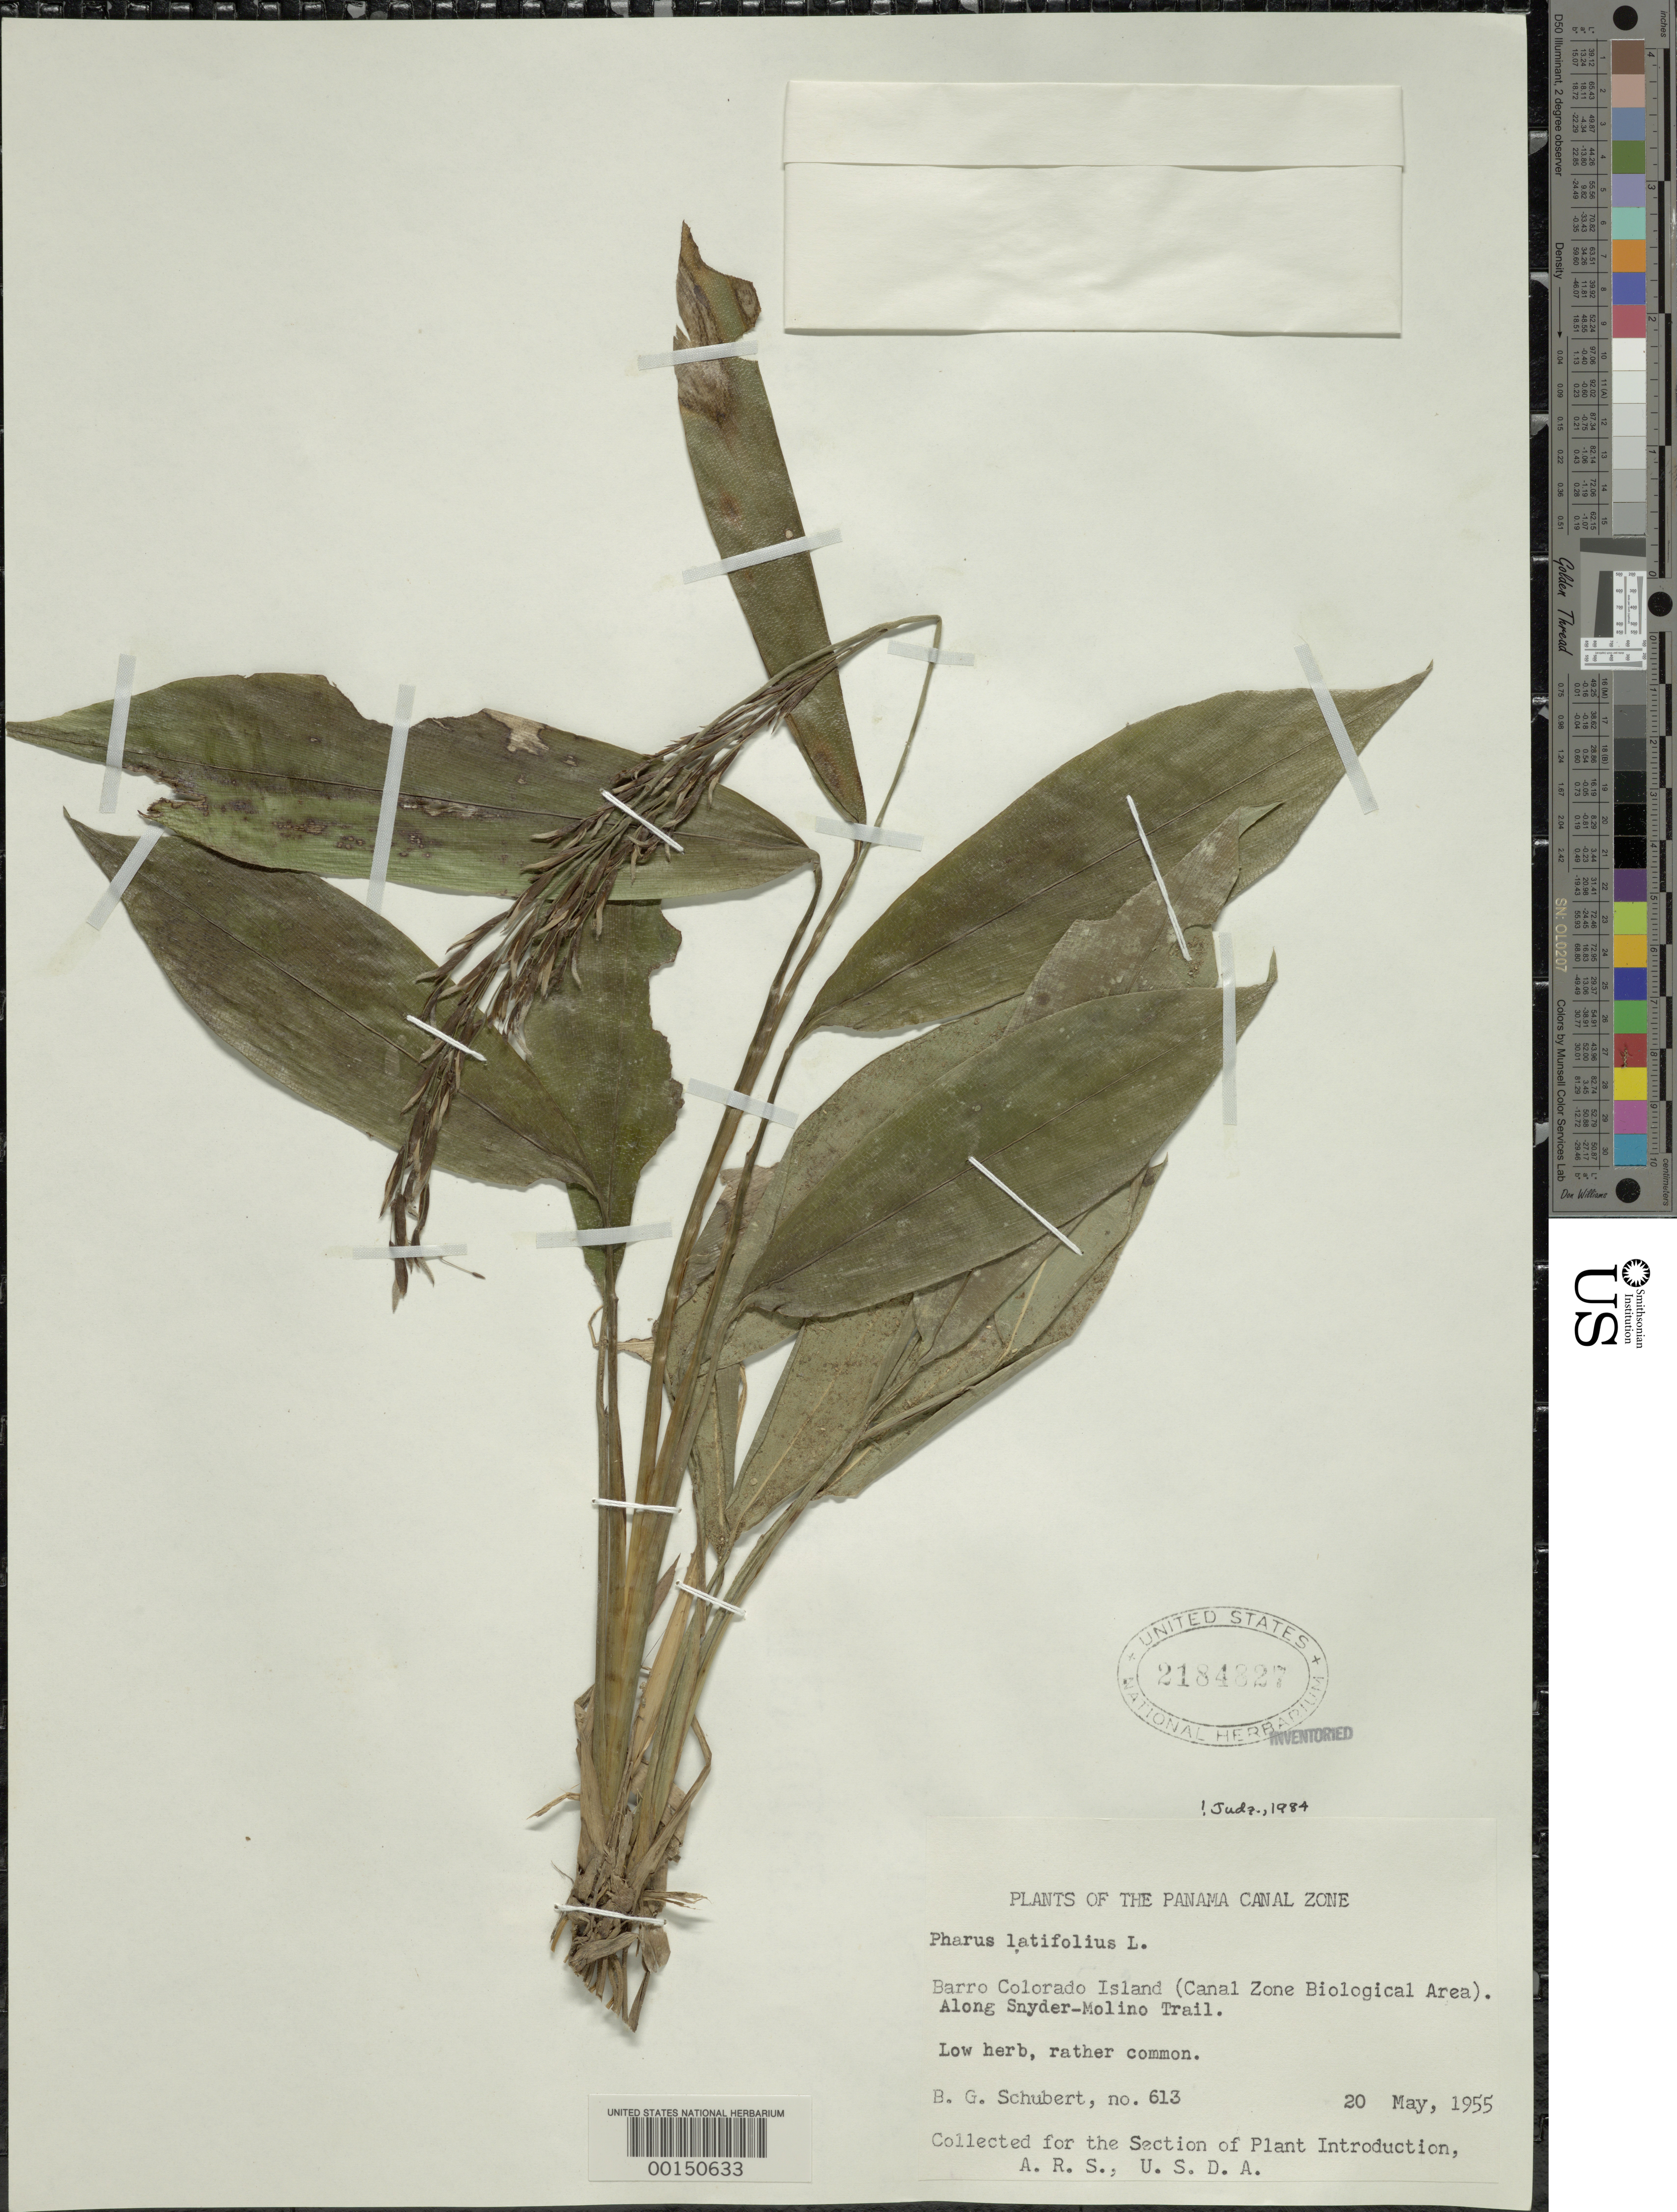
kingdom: Plantae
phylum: Tracheophyta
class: Liliopsida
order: Poales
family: Poaceae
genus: Pharus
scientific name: Pharus latifolius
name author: L.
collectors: B. Schubert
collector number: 613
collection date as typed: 20 May 1955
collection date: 1955-05-20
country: Panama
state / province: Panamá Oeste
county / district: Canal Zone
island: Barro Colorado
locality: Barro Colorado I.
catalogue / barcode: US 2184827